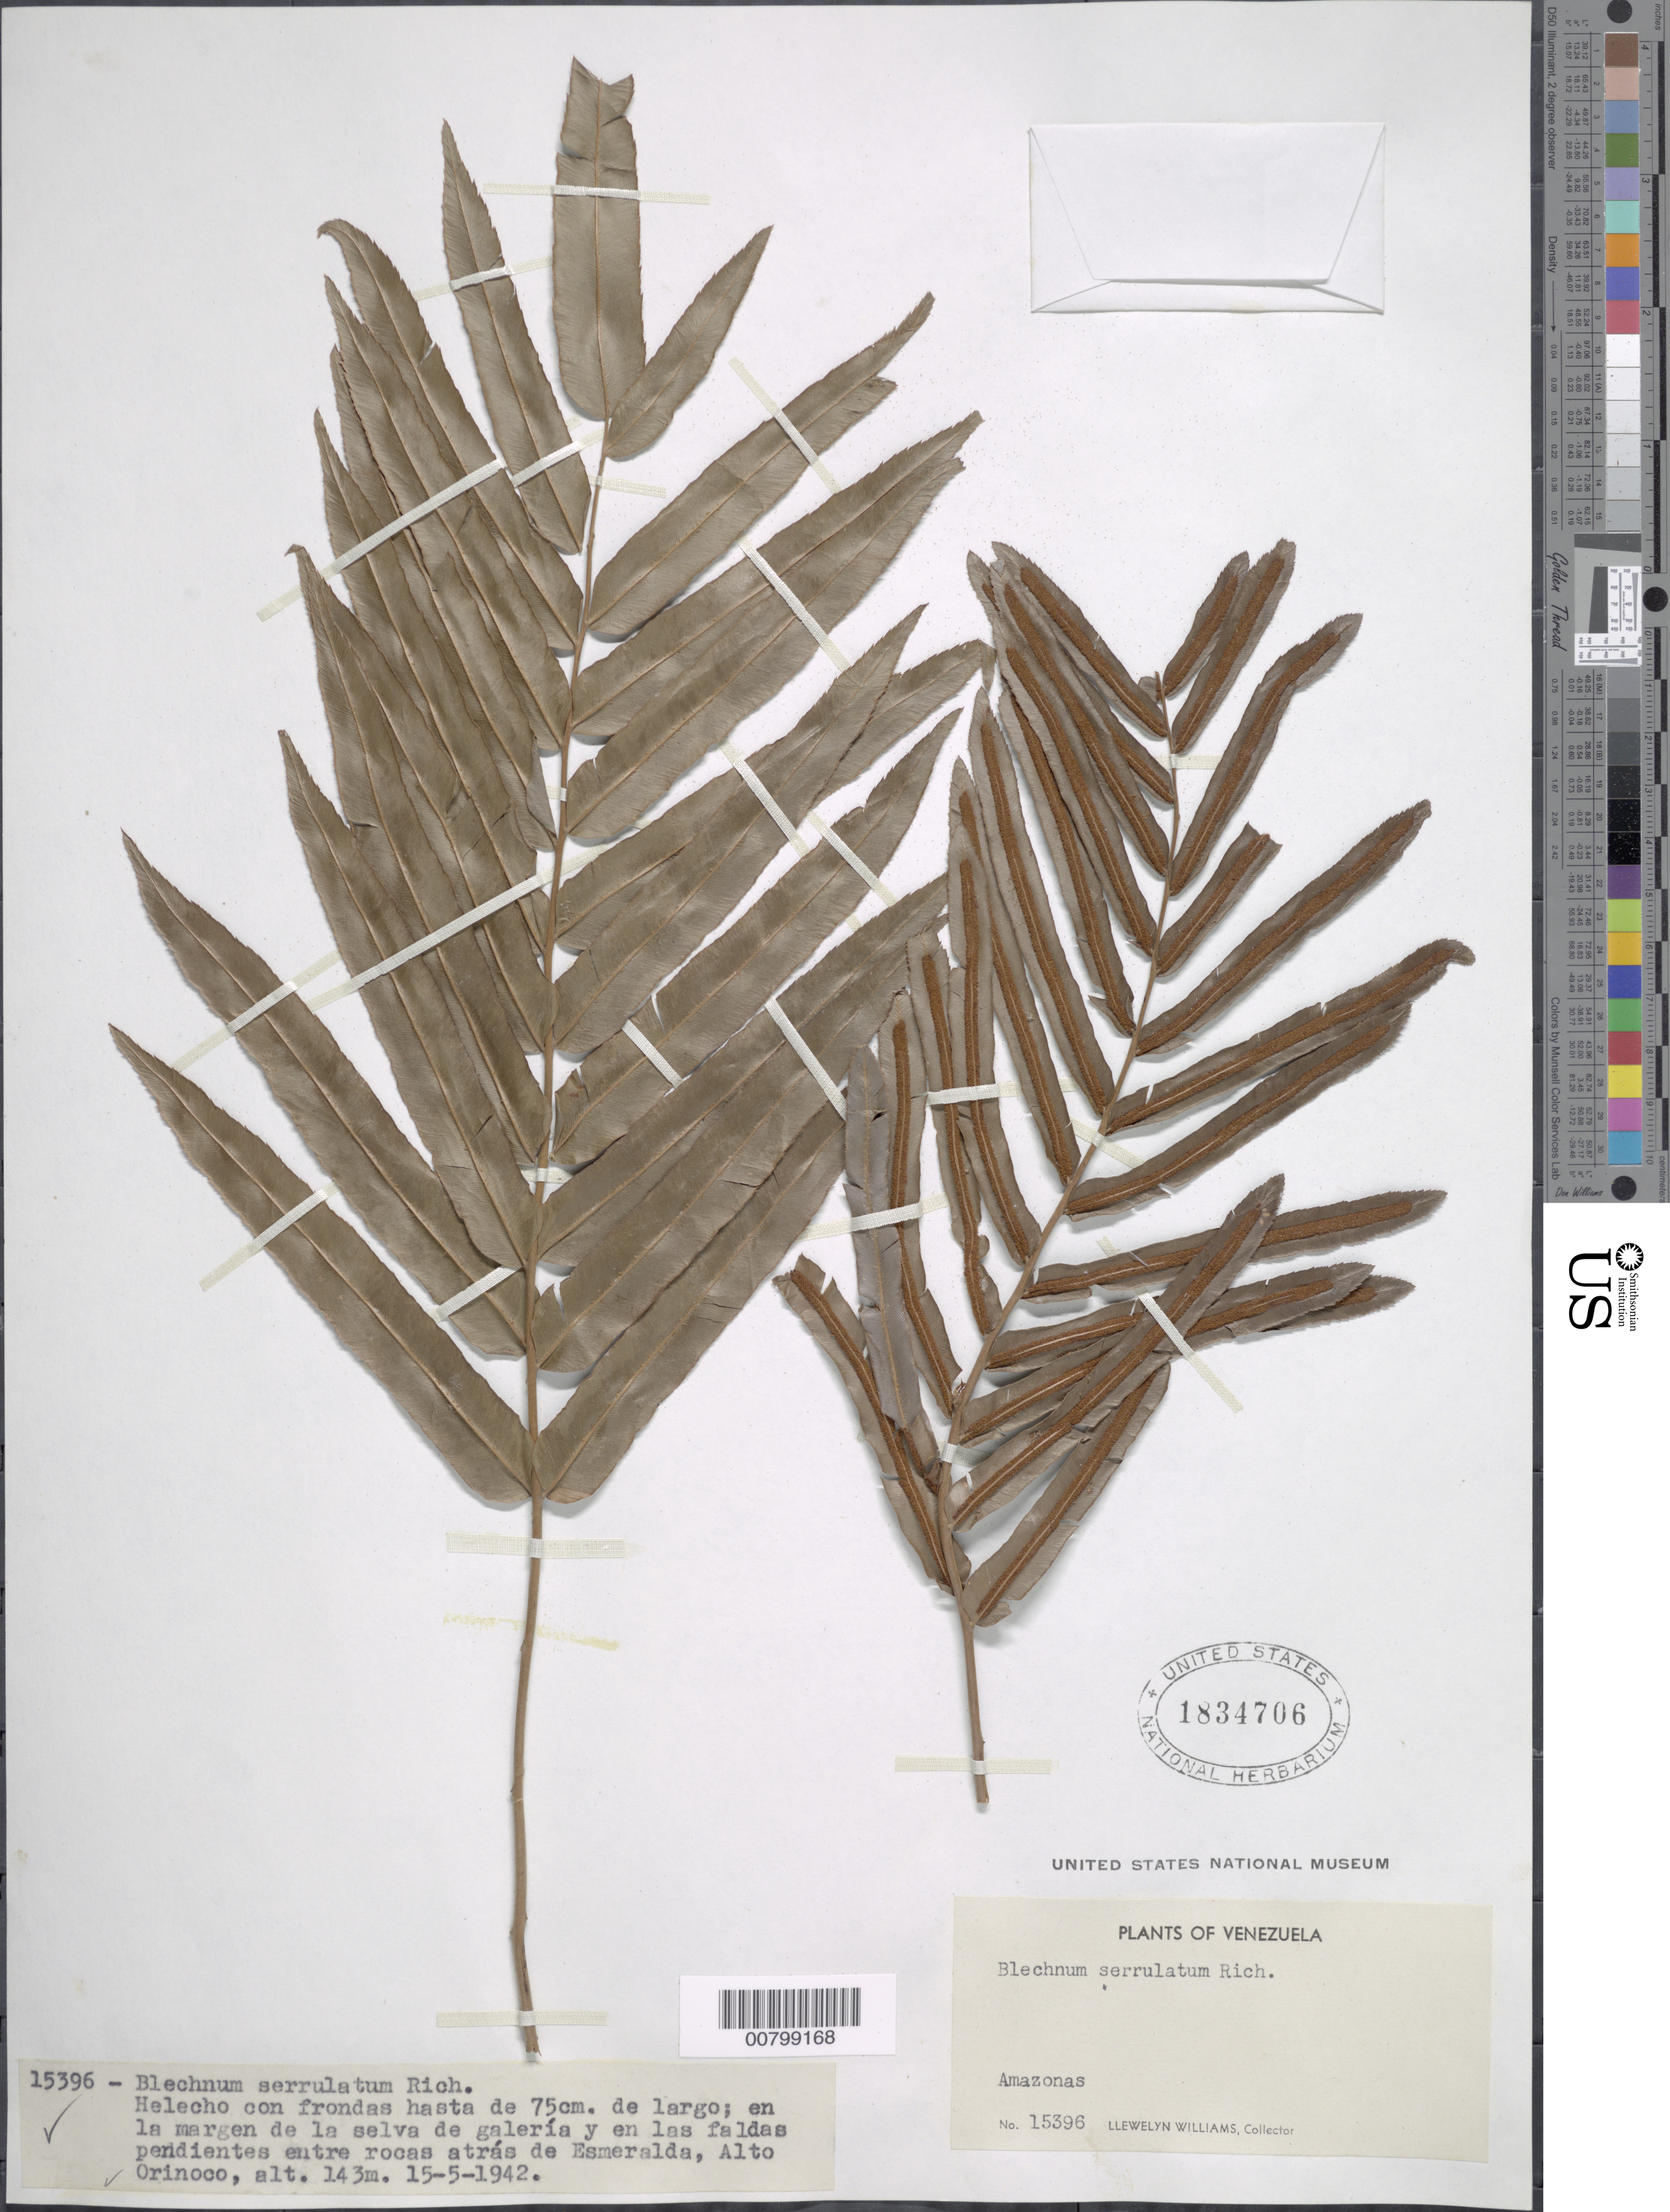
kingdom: Plantae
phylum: Tracheophyta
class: Polypodiopsida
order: Polypodiales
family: Blechnaceae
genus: Telmatoblechnum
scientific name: Telmatoblechnum serrulatum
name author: (Rich.) Perrie et al.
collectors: Ll. Williams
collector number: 15396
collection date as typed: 15-May-42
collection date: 1942-05-15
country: Venezuela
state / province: Amazonas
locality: Esmeralda, Alto Orinoco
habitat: Margen de la selva de galeria y en las faldas pendientes entre rocas atras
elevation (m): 143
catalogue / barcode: US 1834706